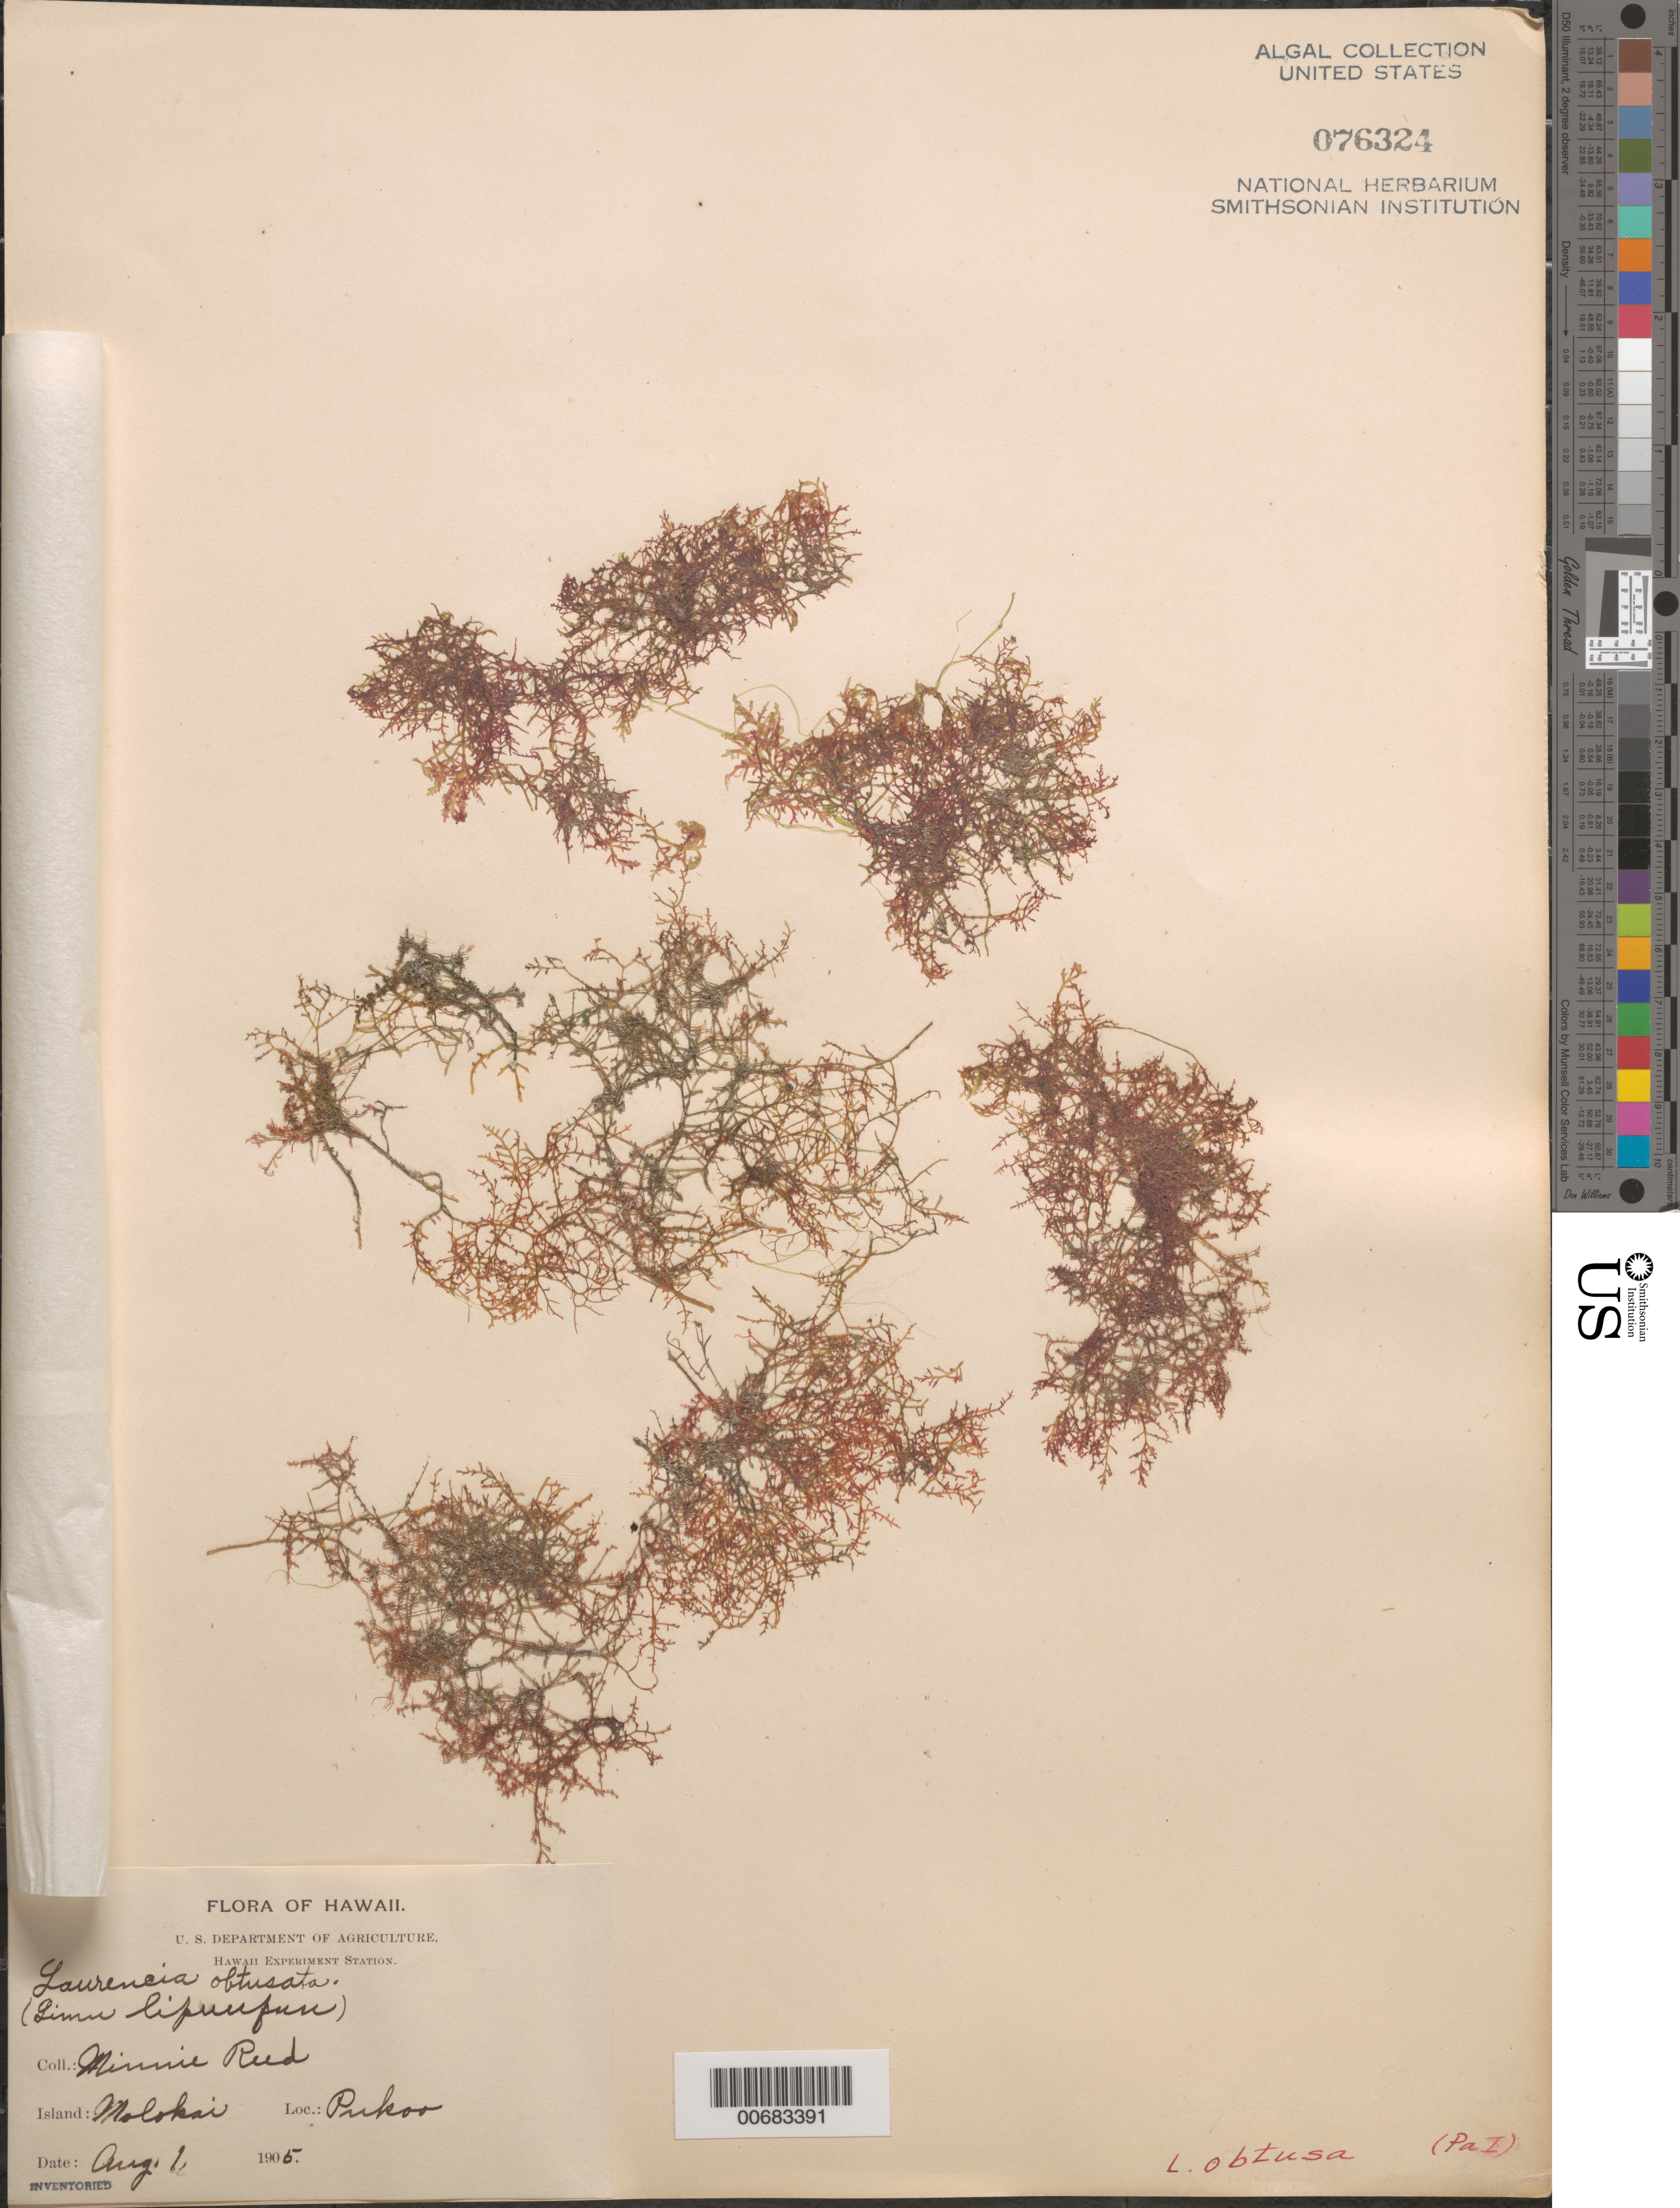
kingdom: Plantae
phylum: Rhodophyta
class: Florideophyceae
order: Ceramiales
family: Rhodomelaceae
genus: Laurencia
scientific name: Laurencia obtusa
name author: (Huds.) J.V.Lamouroux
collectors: M. Reed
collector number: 317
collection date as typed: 01 Aug 1905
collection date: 1905-08-01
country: United States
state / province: Hawaii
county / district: Maui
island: Moloka'i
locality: Pukoo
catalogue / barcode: US 76324